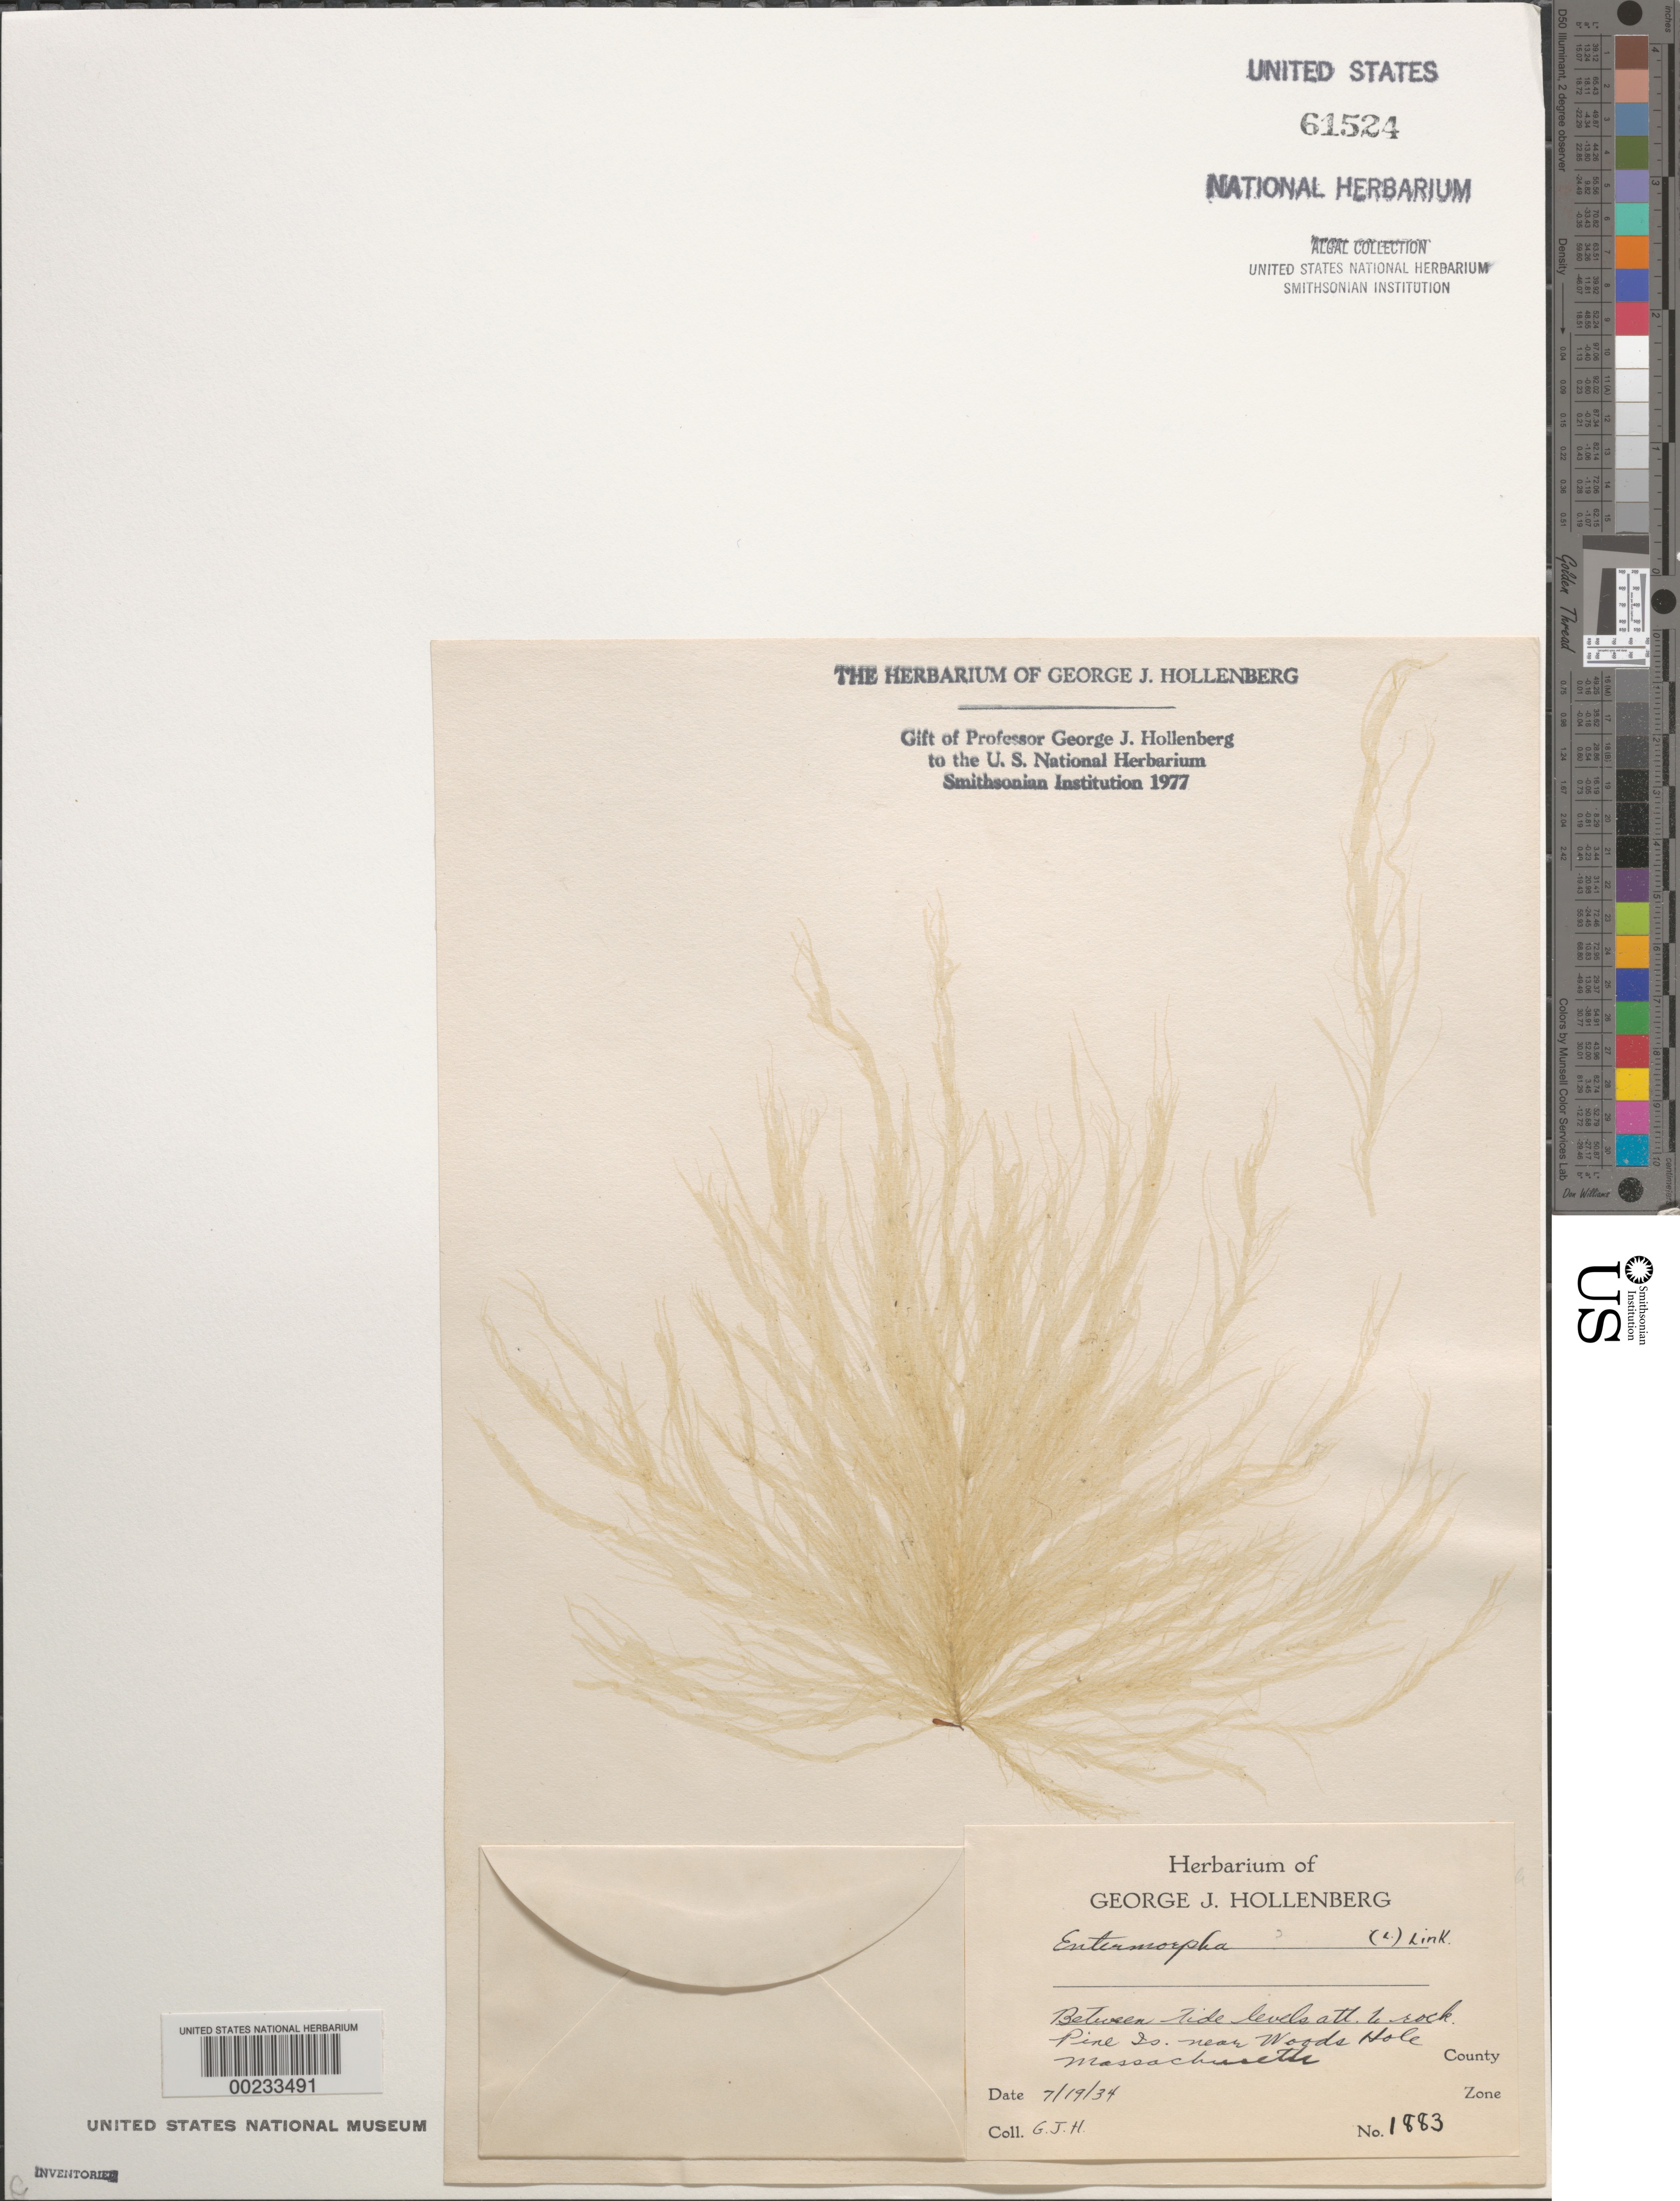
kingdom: Plantae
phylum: Chlorophyta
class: Ulvophyceae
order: Ulvales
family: Ulvaceae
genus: Ulva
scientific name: Ulva sp.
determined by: Algae name updating Project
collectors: G. Hollenberg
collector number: GJH 1883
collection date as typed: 19 Jul 1934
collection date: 1934-07-19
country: United States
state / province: Massachusetts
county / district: Dukes County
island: Pine Island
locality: Near Woods Hole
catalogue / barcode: US 61524